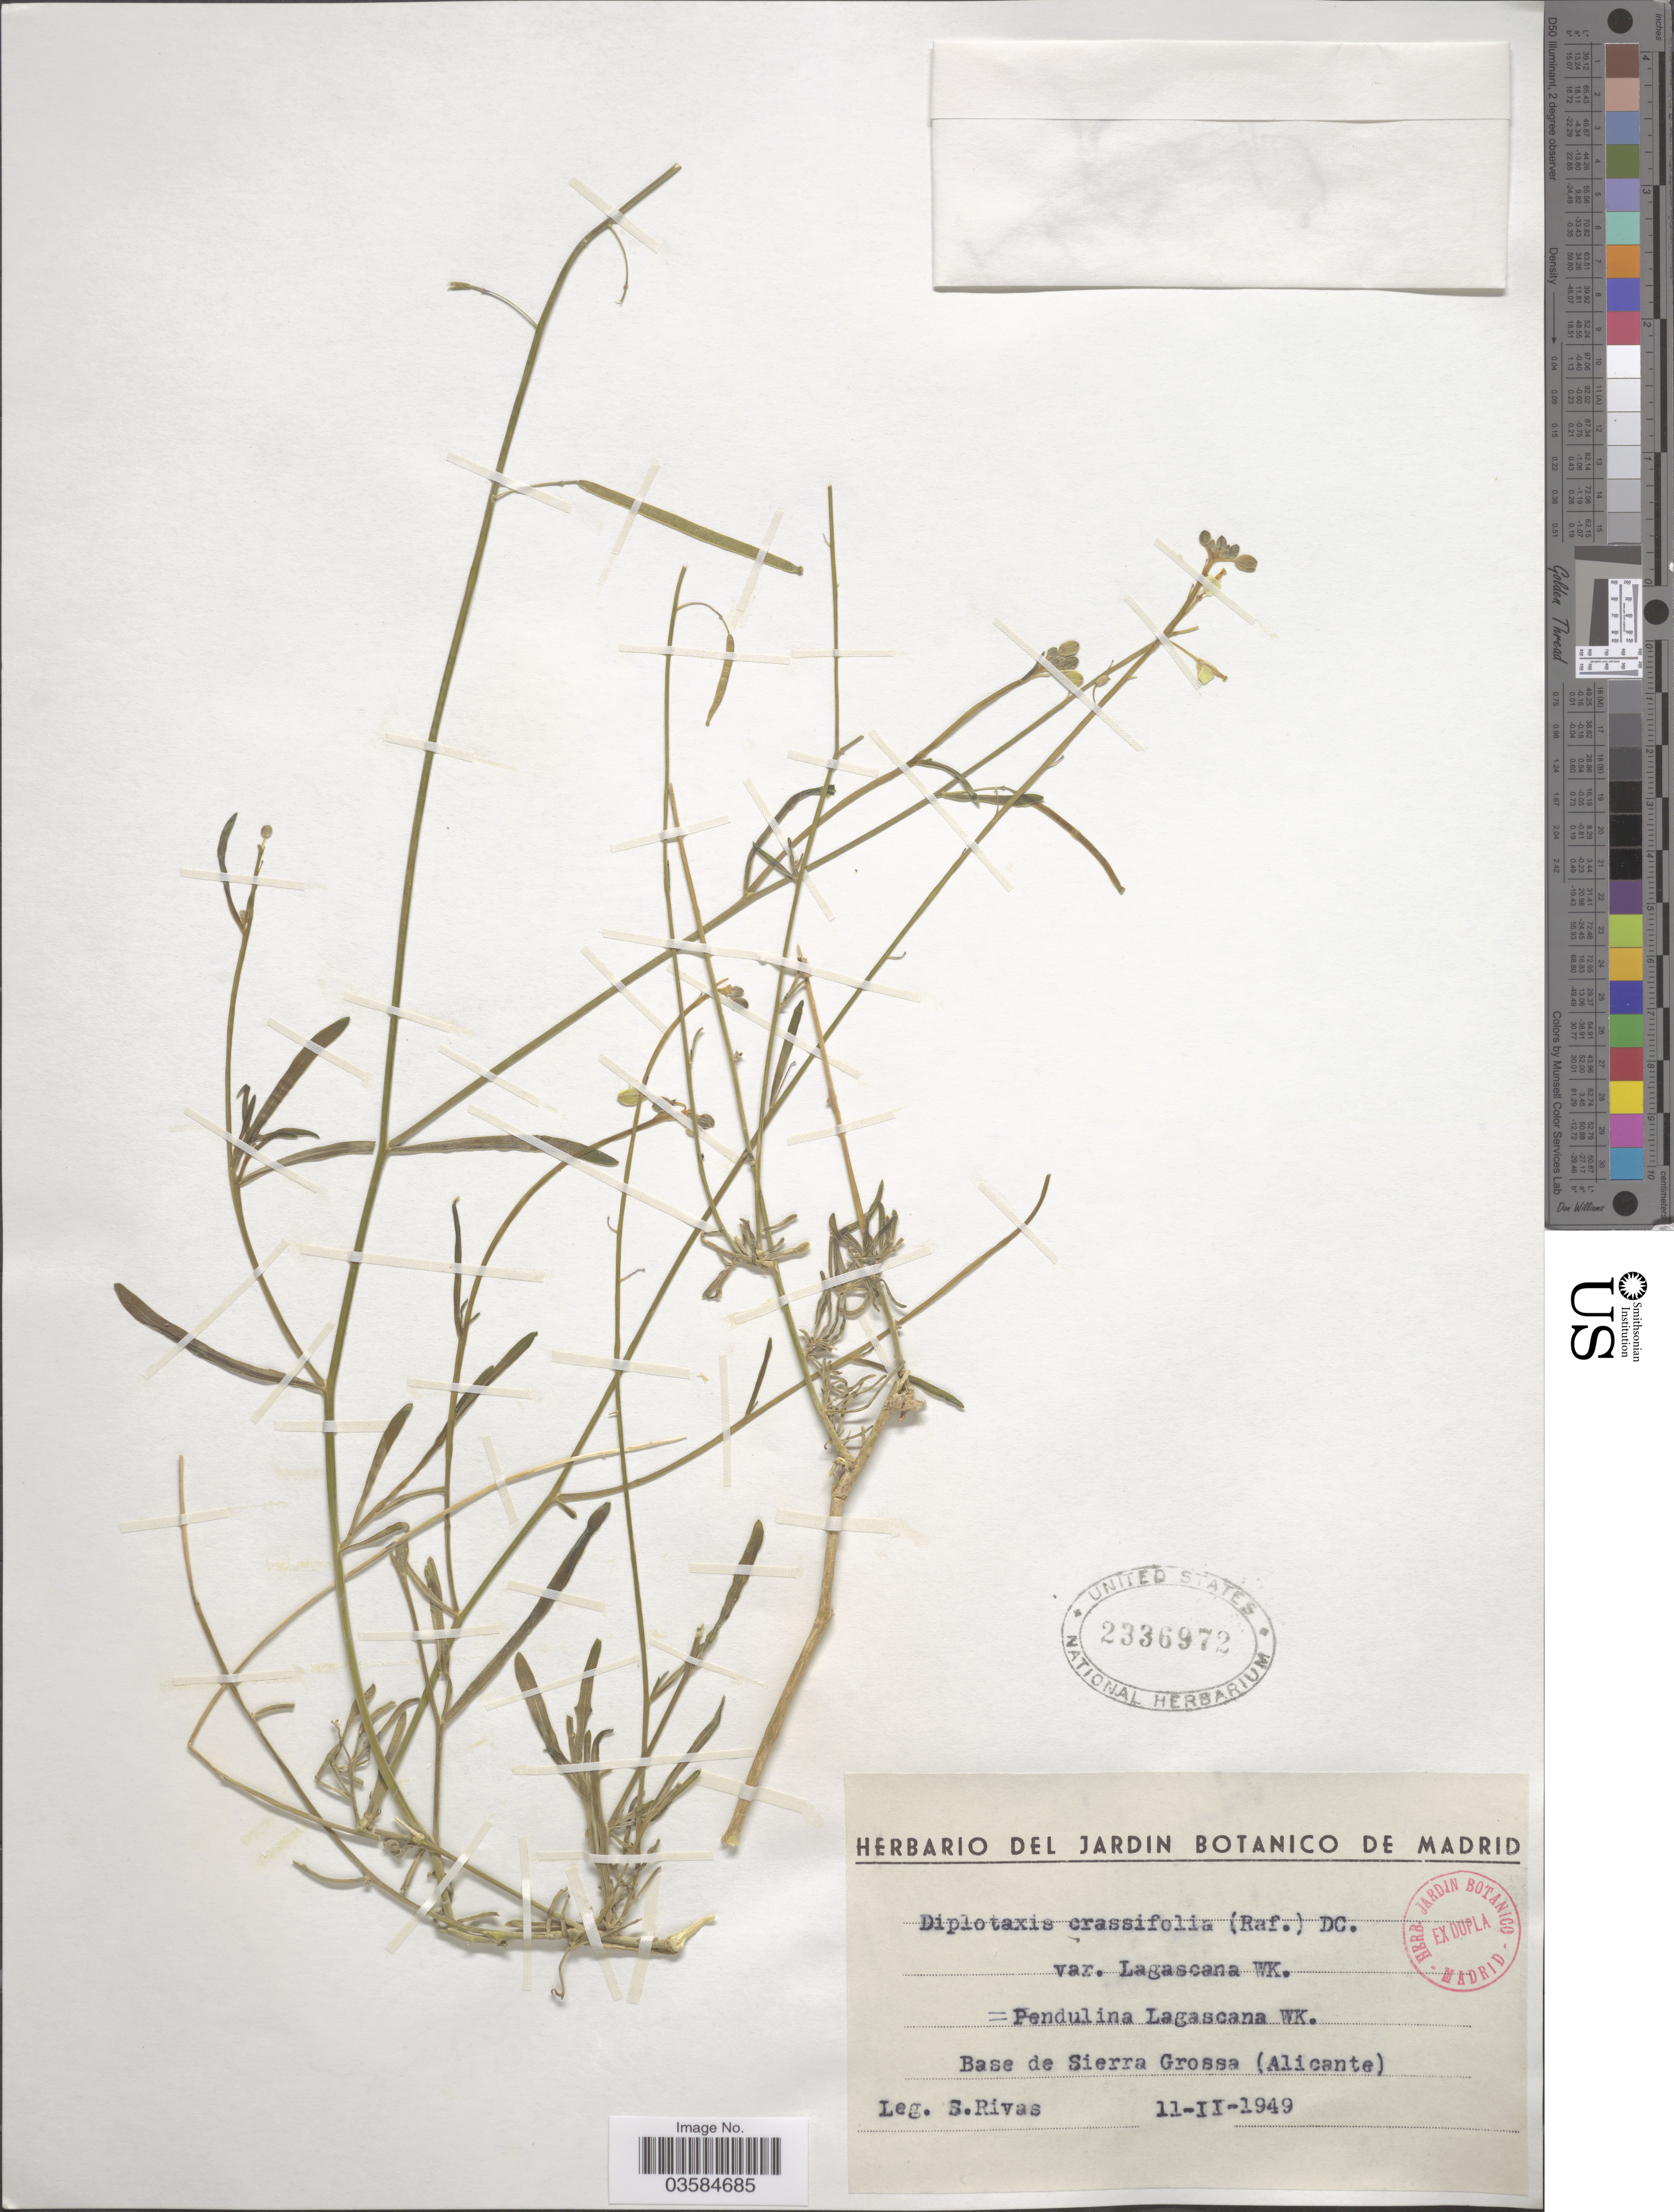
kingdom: Plantae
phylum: Tracheophyta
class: Magnoliopsida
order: Brassicales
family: Brassicaceae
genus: Diplotaxis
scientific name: Diplotaxis crassifolia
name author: DC.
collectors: S. Rivas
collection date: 1949-02-11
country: Spain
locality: Base de Sierra Grossa (Alicante).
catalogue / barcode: US 2336972